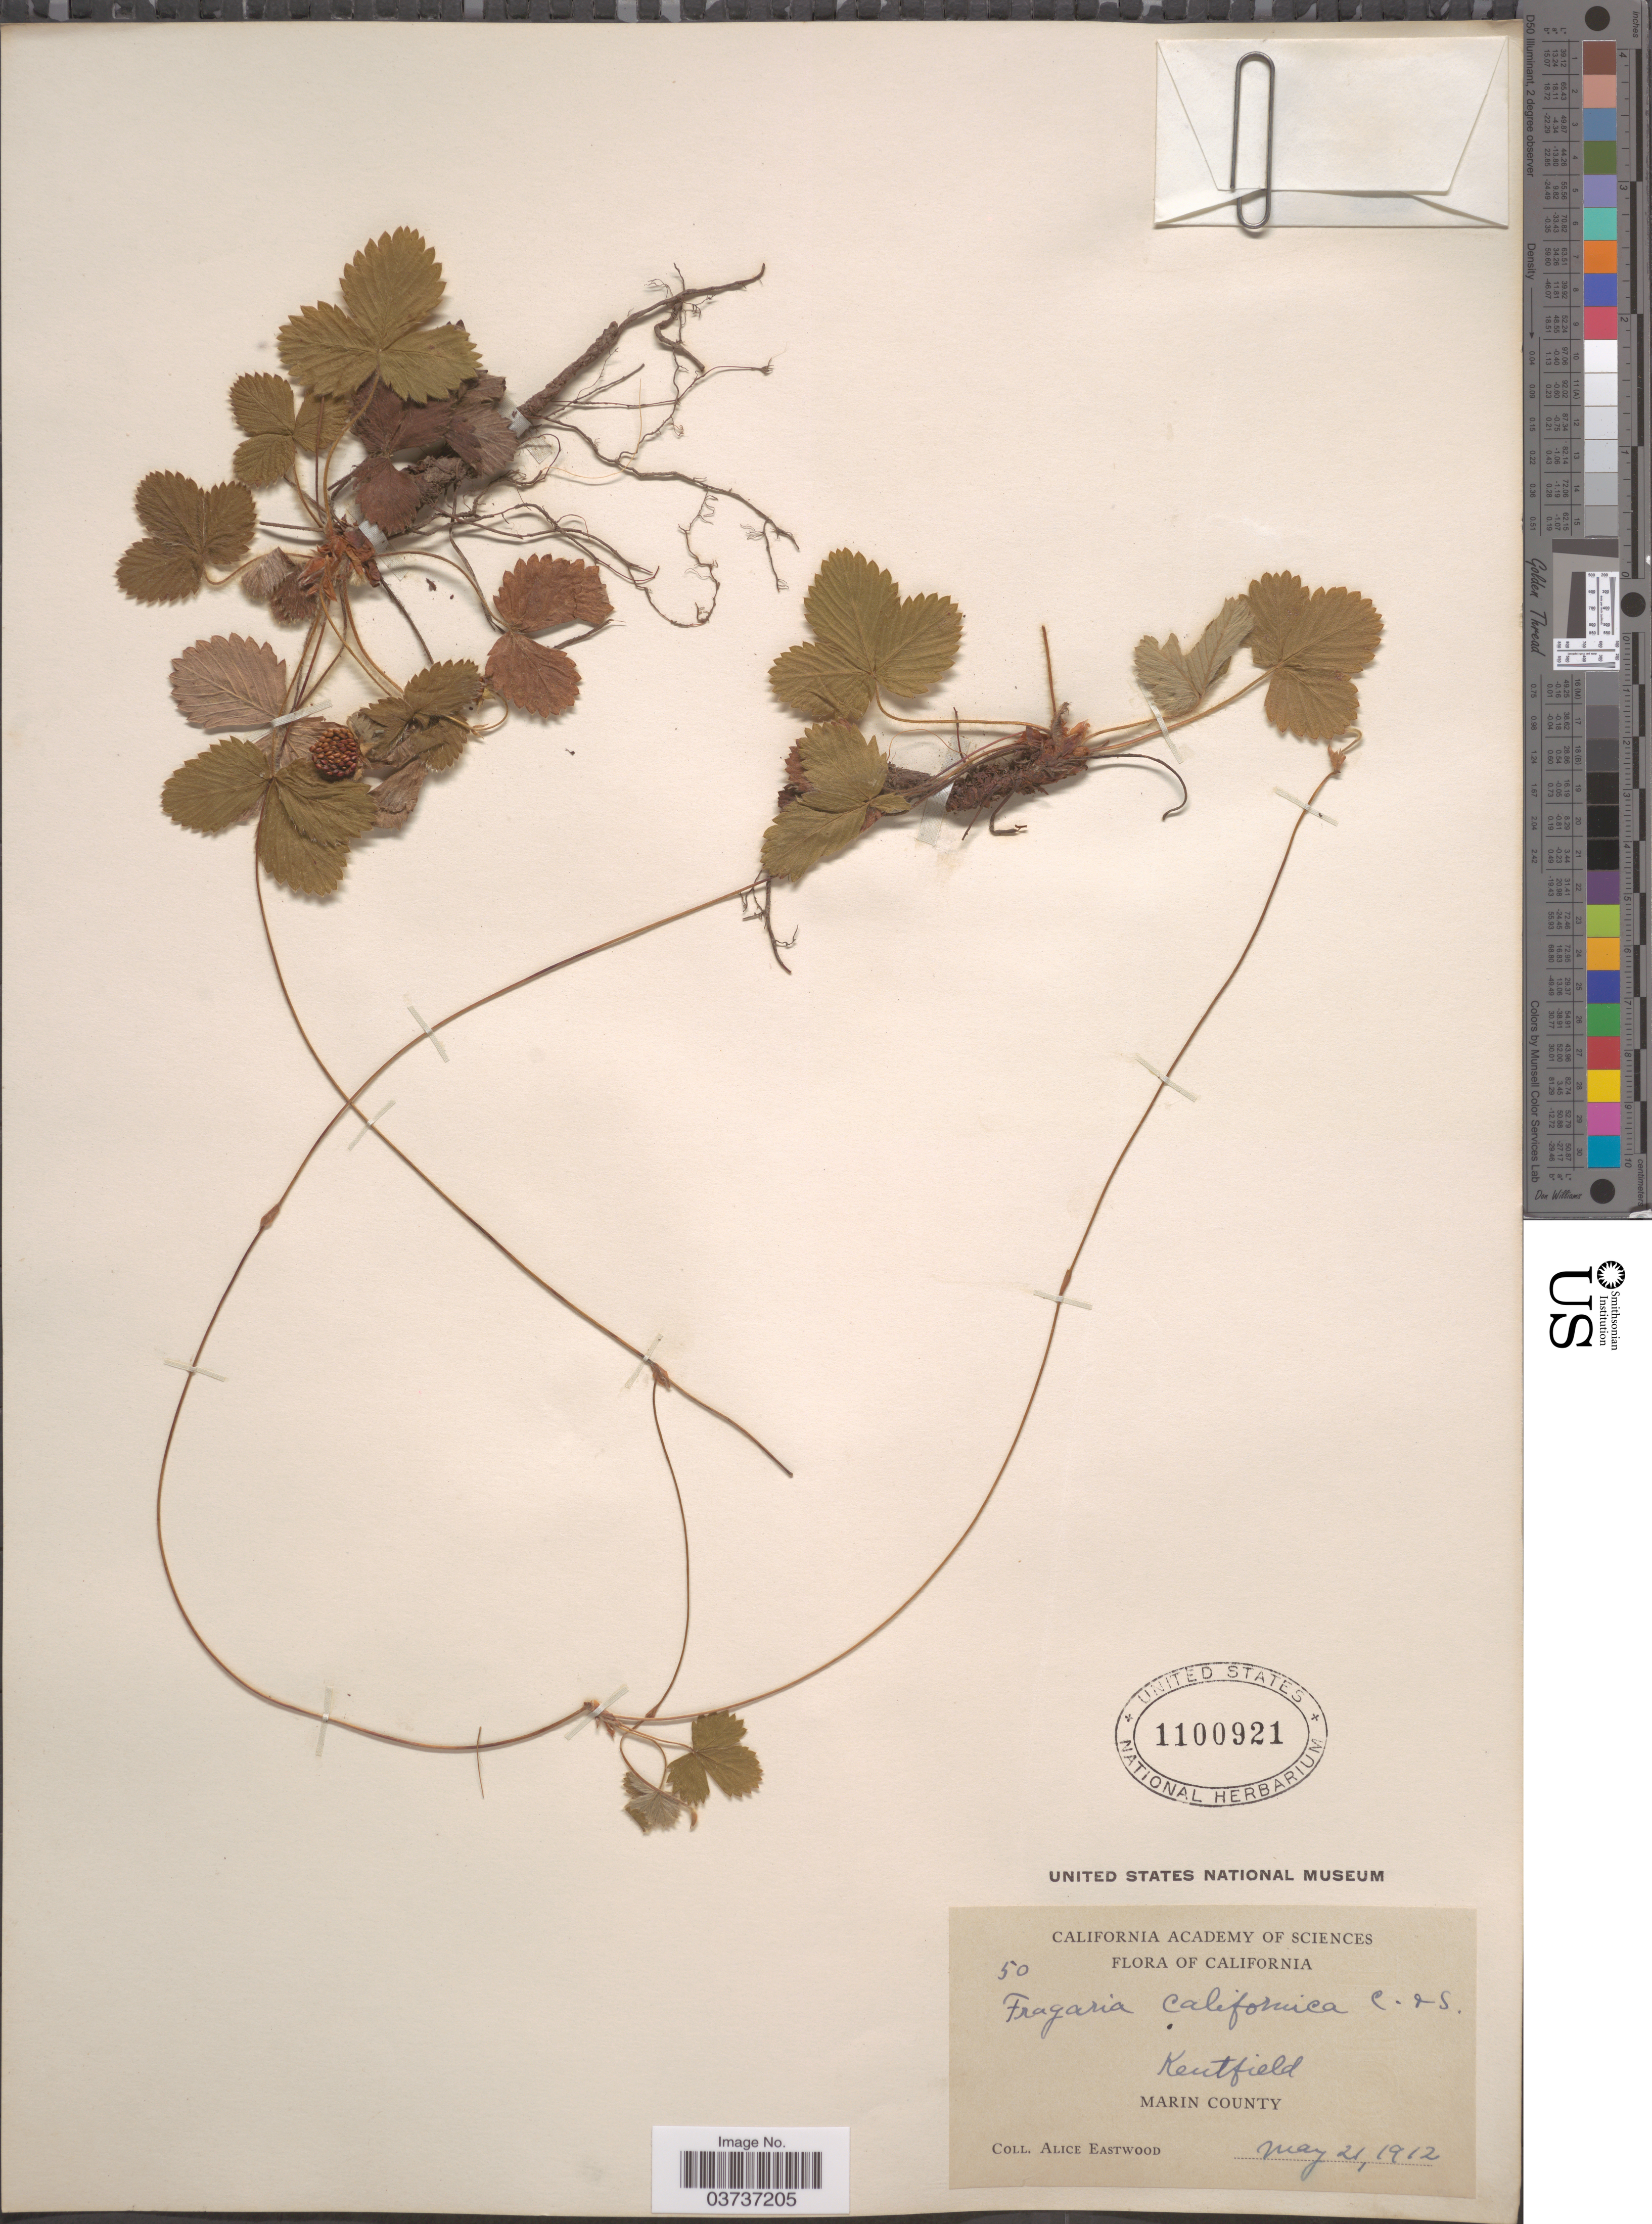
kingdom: Plantae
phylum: Tracheophyta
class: Magnoliopsida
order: Rosales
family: Rosaceae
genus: Fragaria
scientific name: Fragaria californica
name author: Cham. & Schltdl.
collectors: A. Eastwood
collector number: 50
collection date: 1912-05-21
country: United States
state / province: California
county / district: Marin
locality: Kentfield. Marin County.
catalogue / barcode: US 1100921